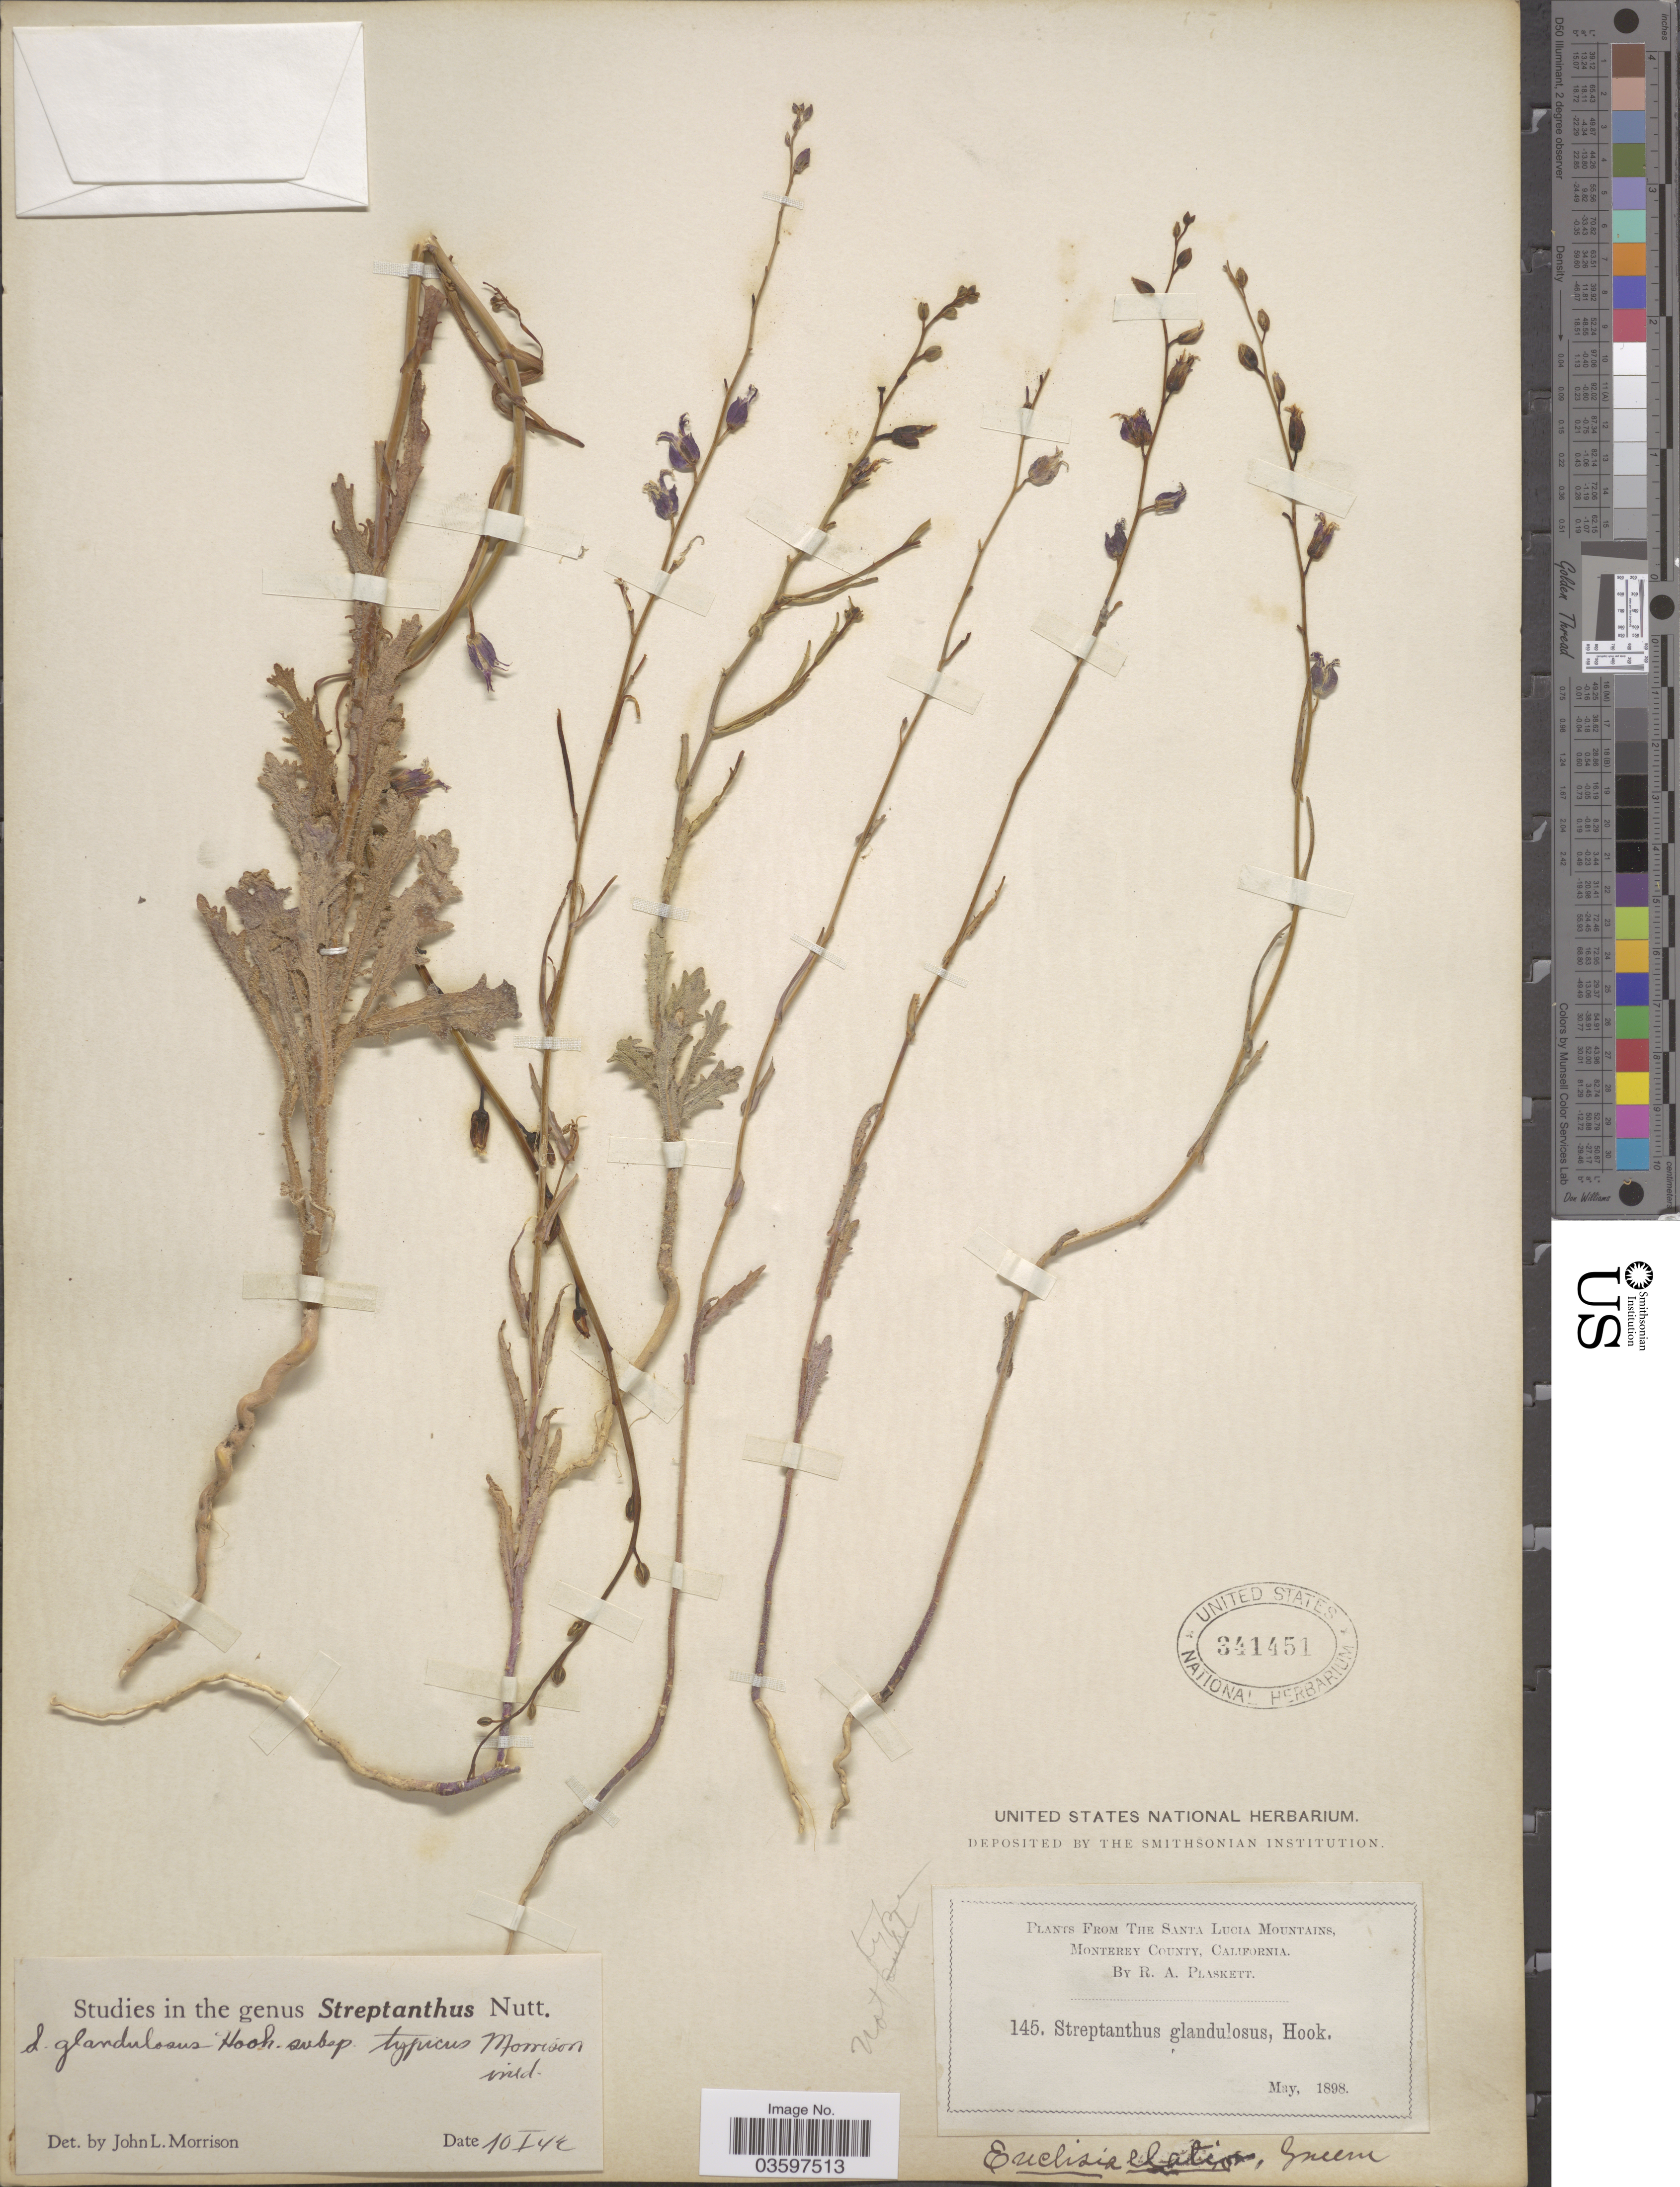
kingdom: Plantae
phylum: Tracheophyta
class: Magnoliopsida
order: Brassicales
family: Brassicaceae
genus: Streptanthus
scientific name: Streptanthus glandulosus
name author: Hook.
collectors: R. Plaskett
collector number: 145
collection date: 1898-05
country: United States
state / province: California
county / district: Monterey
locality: The Santa Lucia Mountains, Monterey County.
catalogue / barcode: US 341451